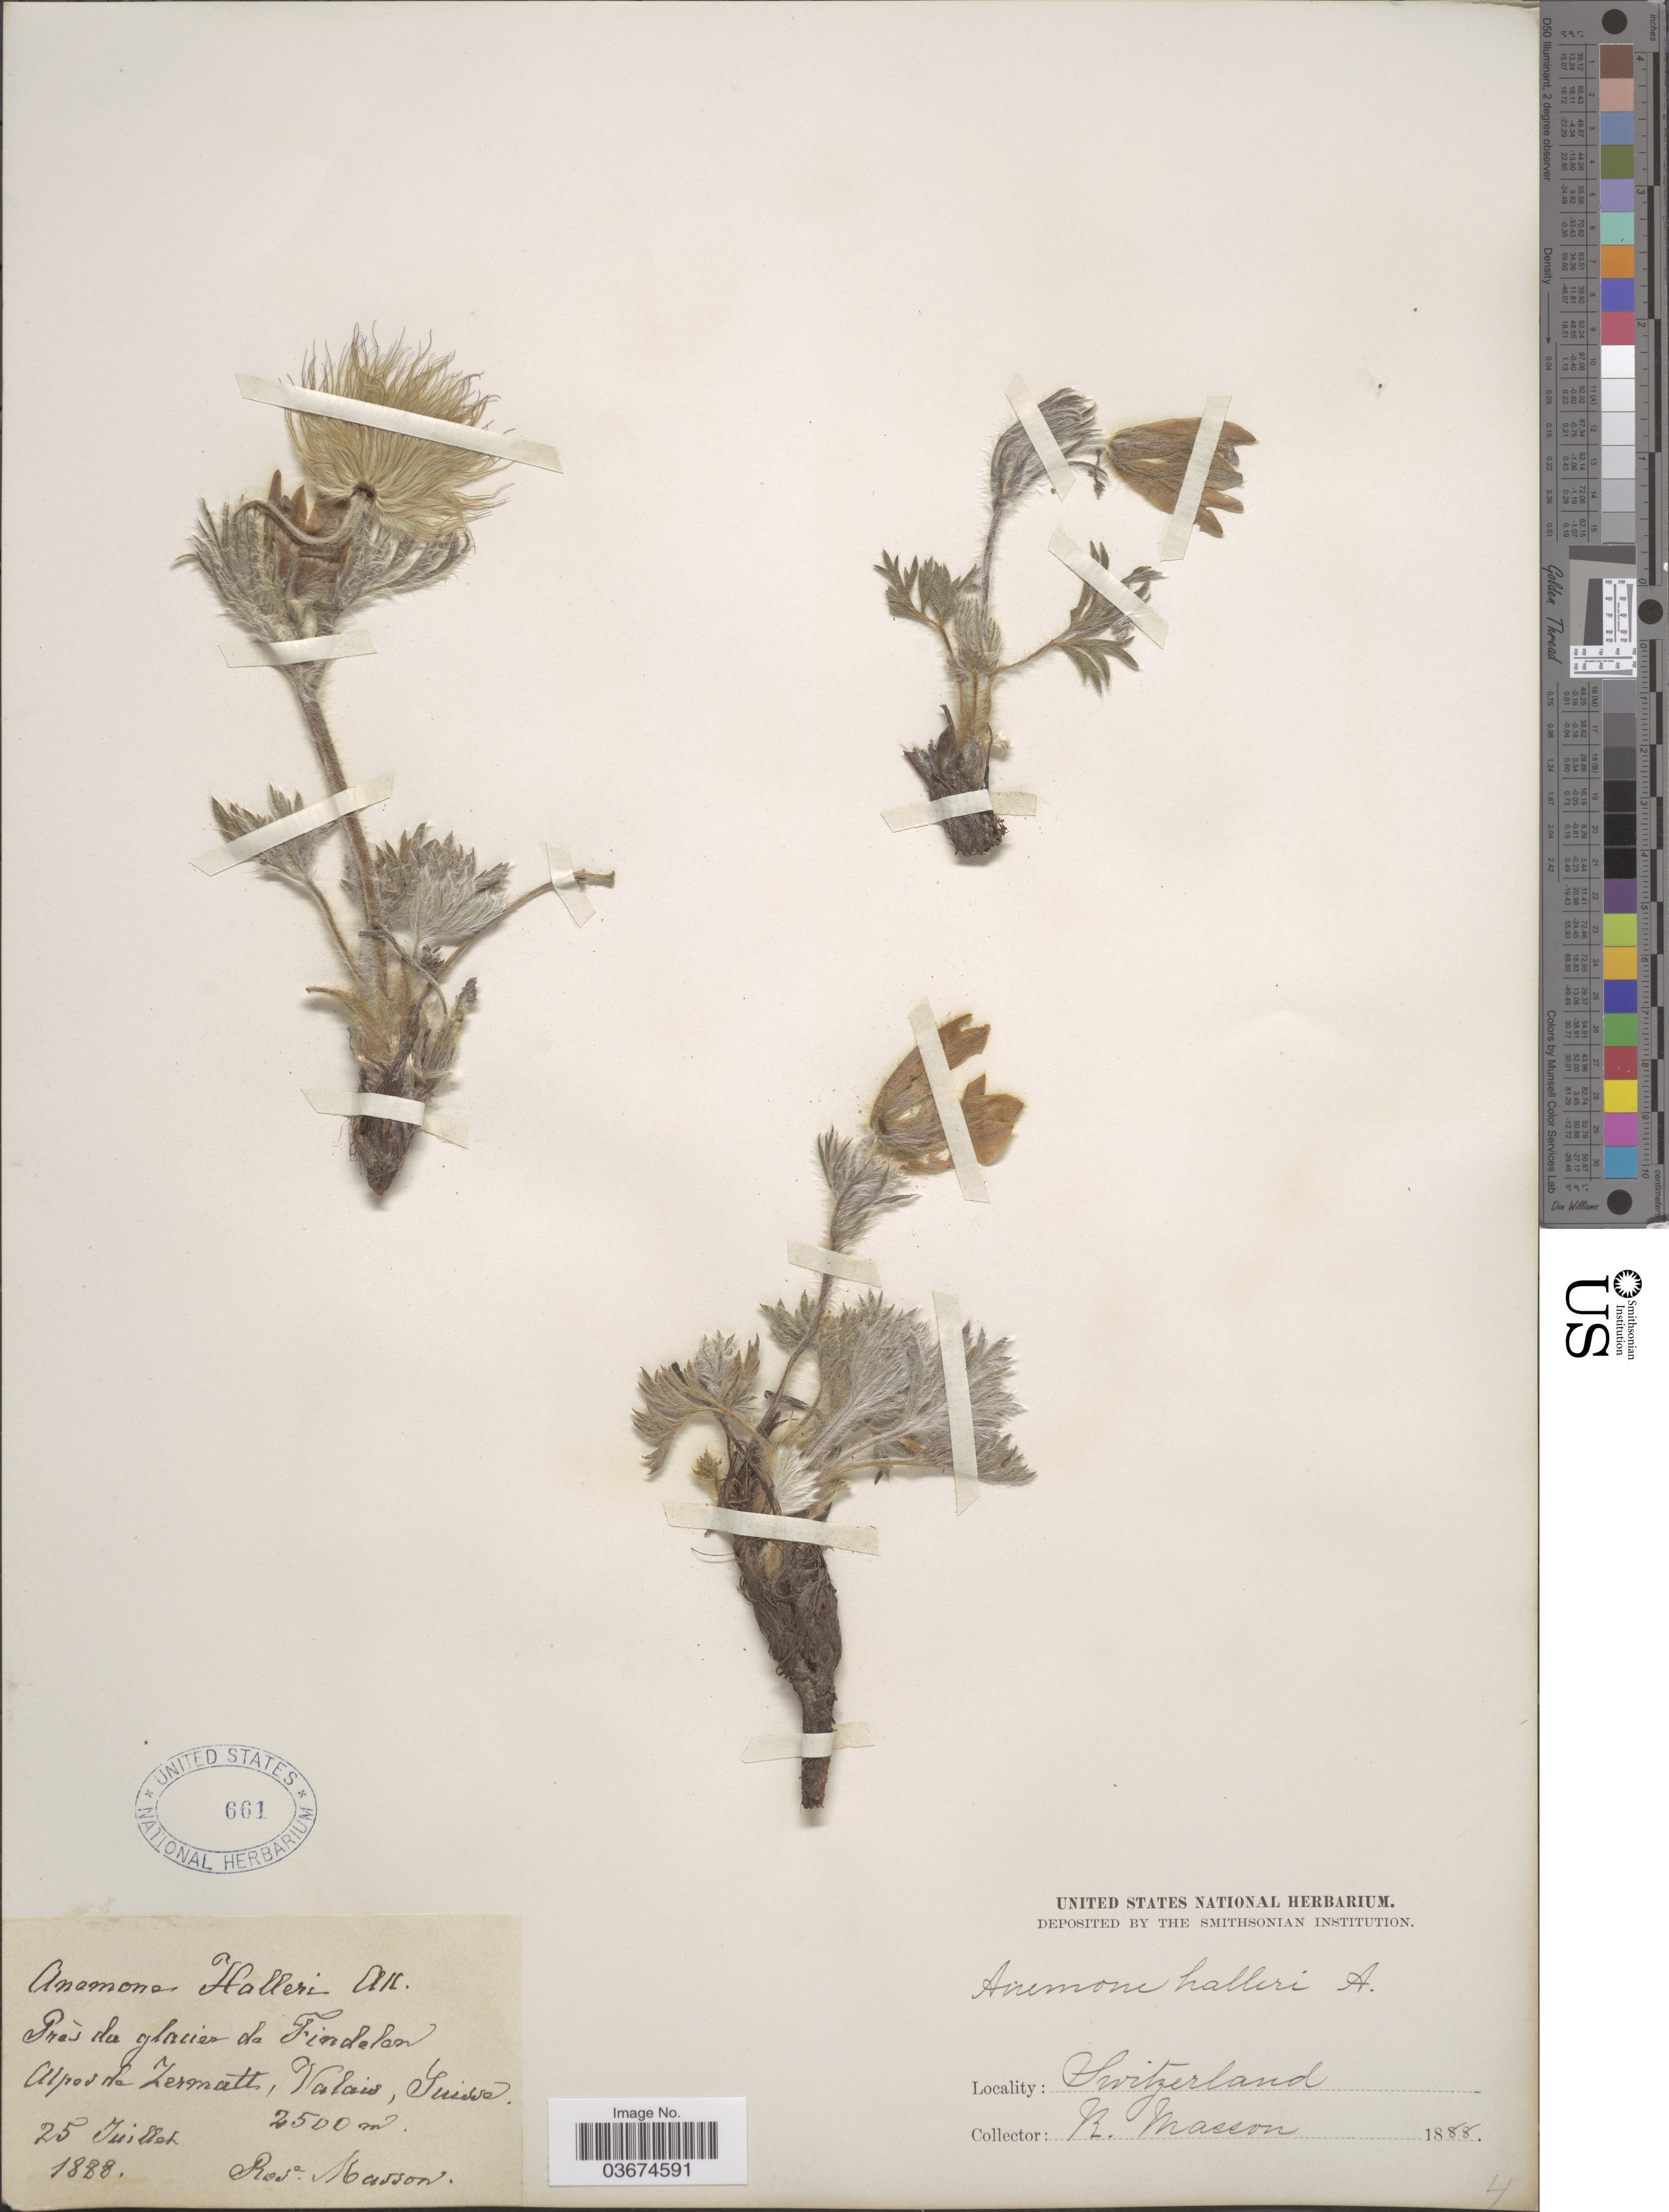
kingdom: Plantae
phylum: Tracheophyta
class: Magnoliopsida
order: Ranunculales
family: Ranunculaceae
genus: Pulsatilla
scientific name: Pulsatilla halleri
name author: (All.) Willd.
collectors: R. Masson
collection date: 1888-07-25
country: Switzerland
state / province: Valais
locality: Près du glacier de Findelen Alpes de Zermatt, Suisse.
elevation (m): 2500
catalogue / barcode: US 661